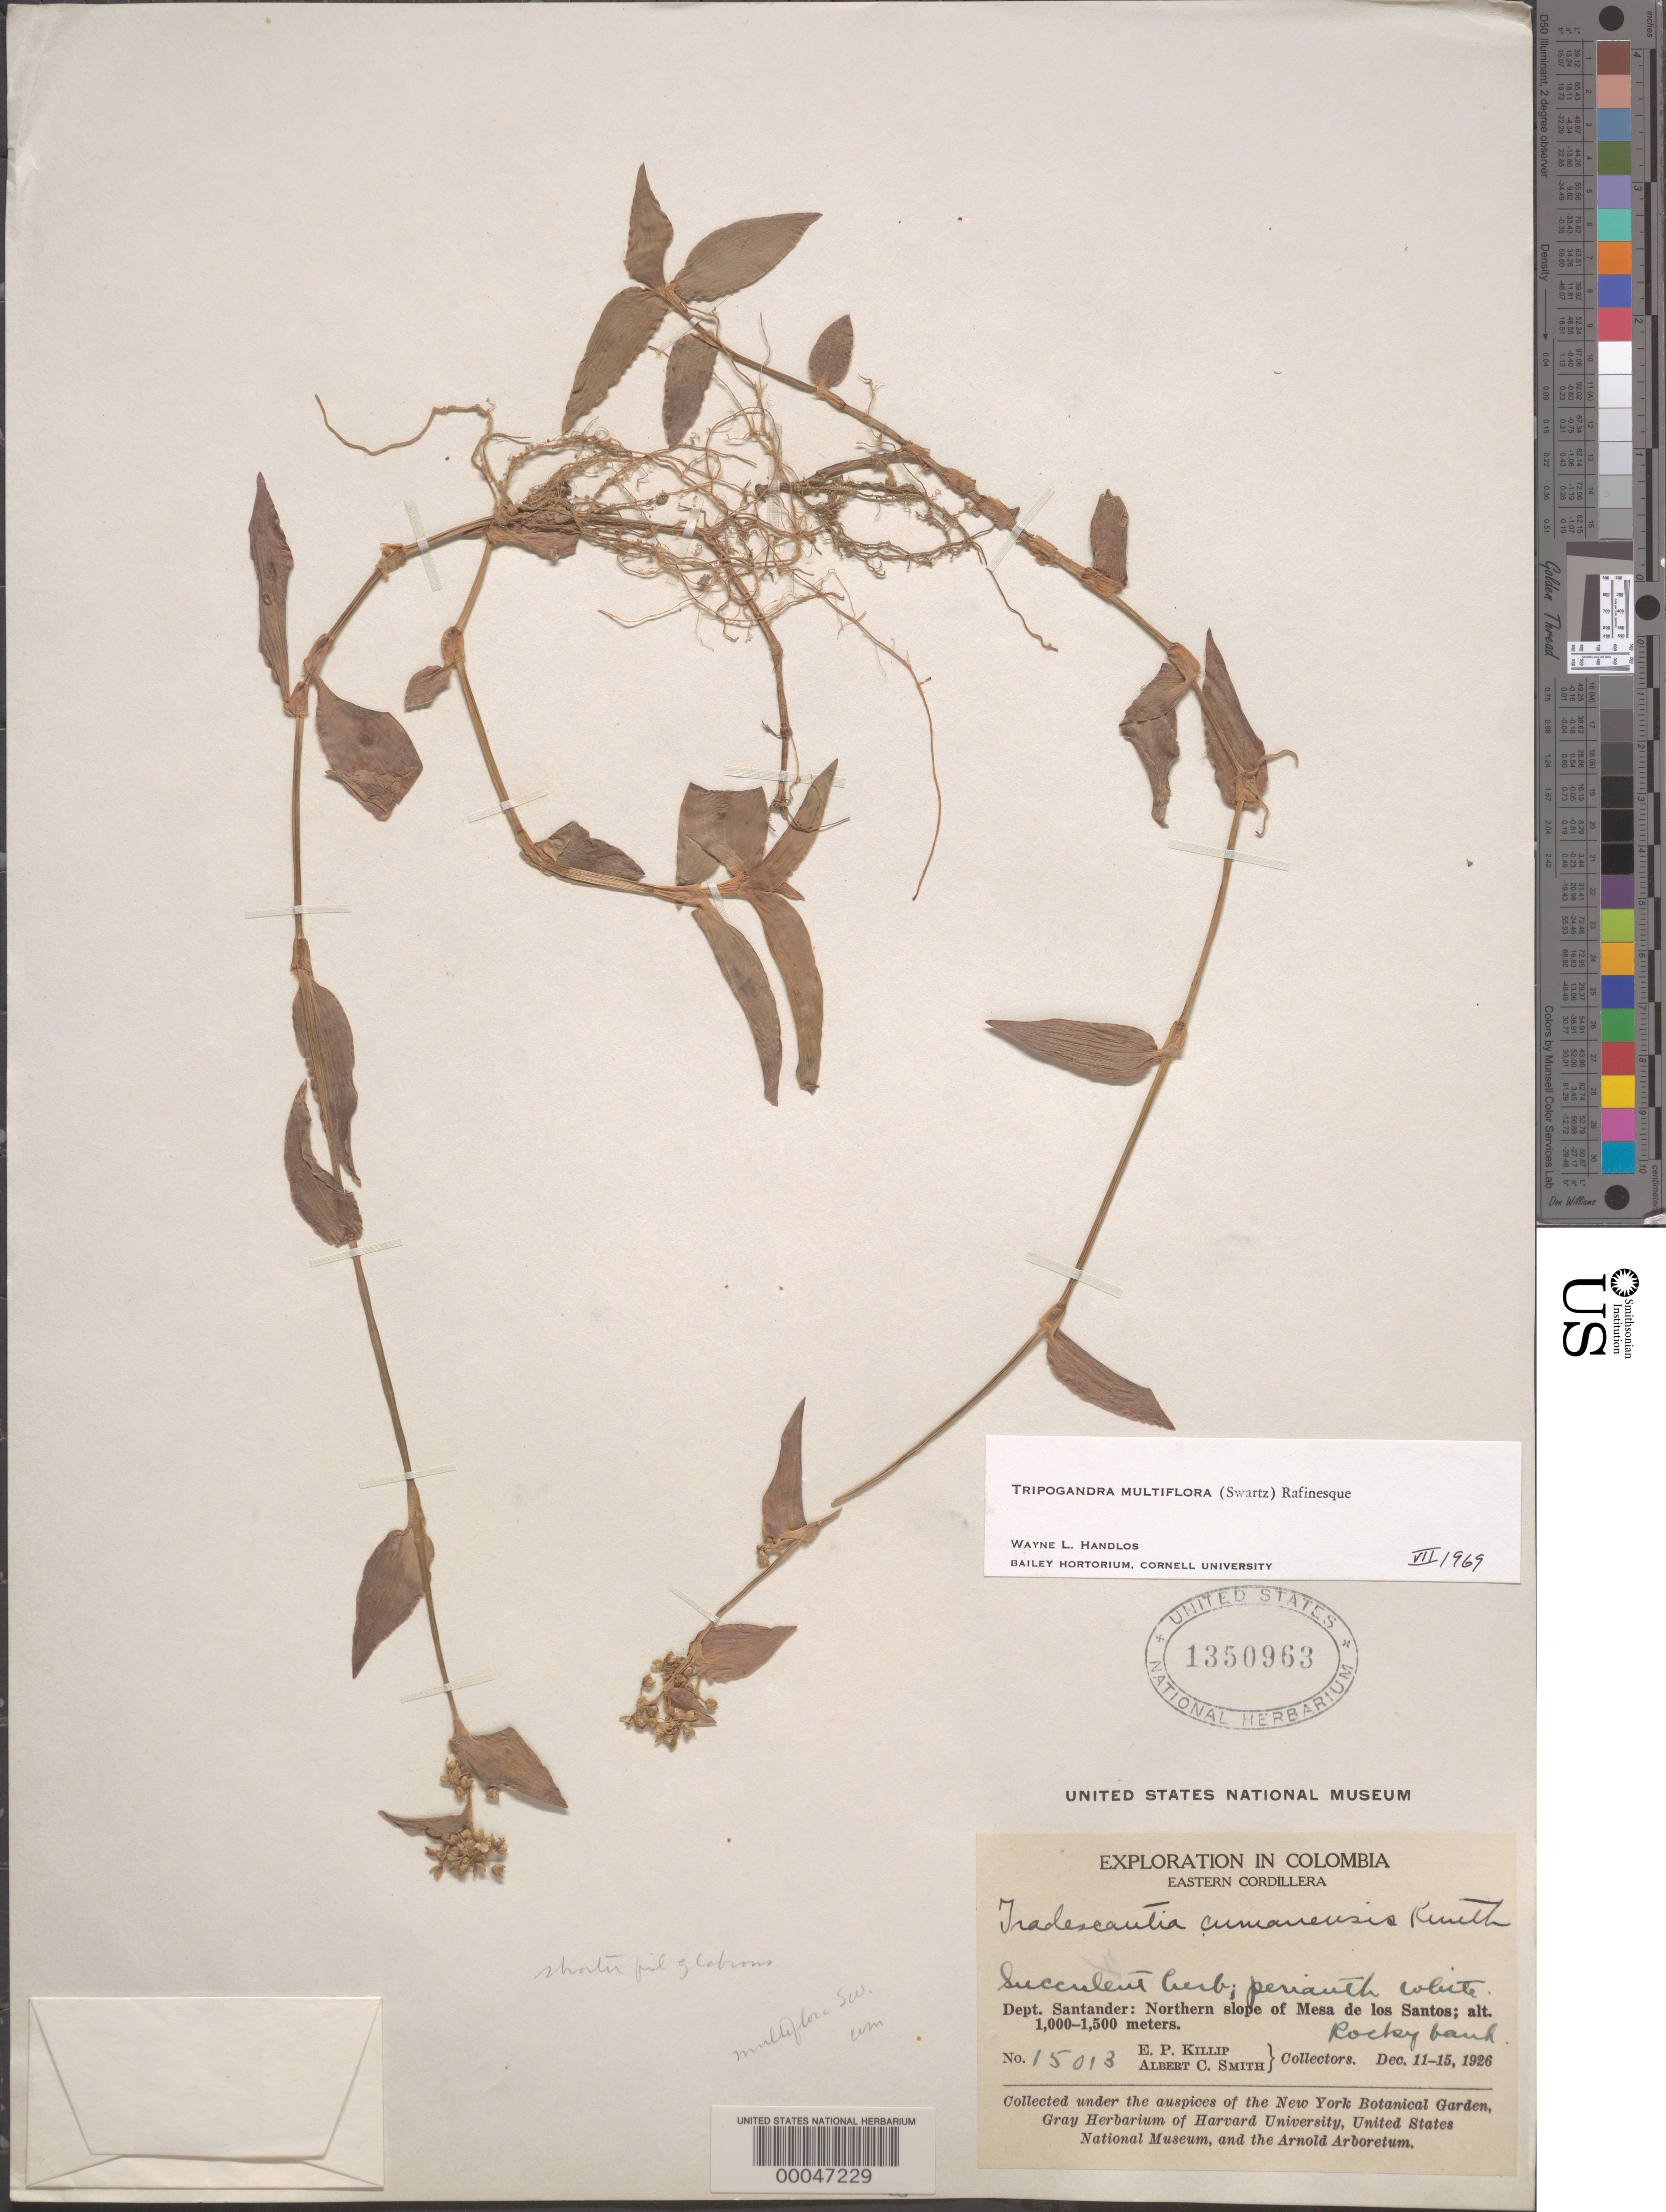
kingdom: Plantae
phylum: Tracheophyta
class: Liliopsida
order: Commelinales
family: Commelinaceae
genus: Tripogandra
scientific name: Tripogandra multiflora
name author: (Sw.) Raf.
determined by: Handlos, W. L.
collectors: E. P. Killip & A. C. Smith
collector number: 15013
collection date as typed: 11 Dec 1926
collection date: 1926-12-11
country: Colombia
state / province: Santander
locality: Mesa de Los Santos.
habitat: Rocky bank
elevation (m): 1000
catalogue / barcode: US 1350963